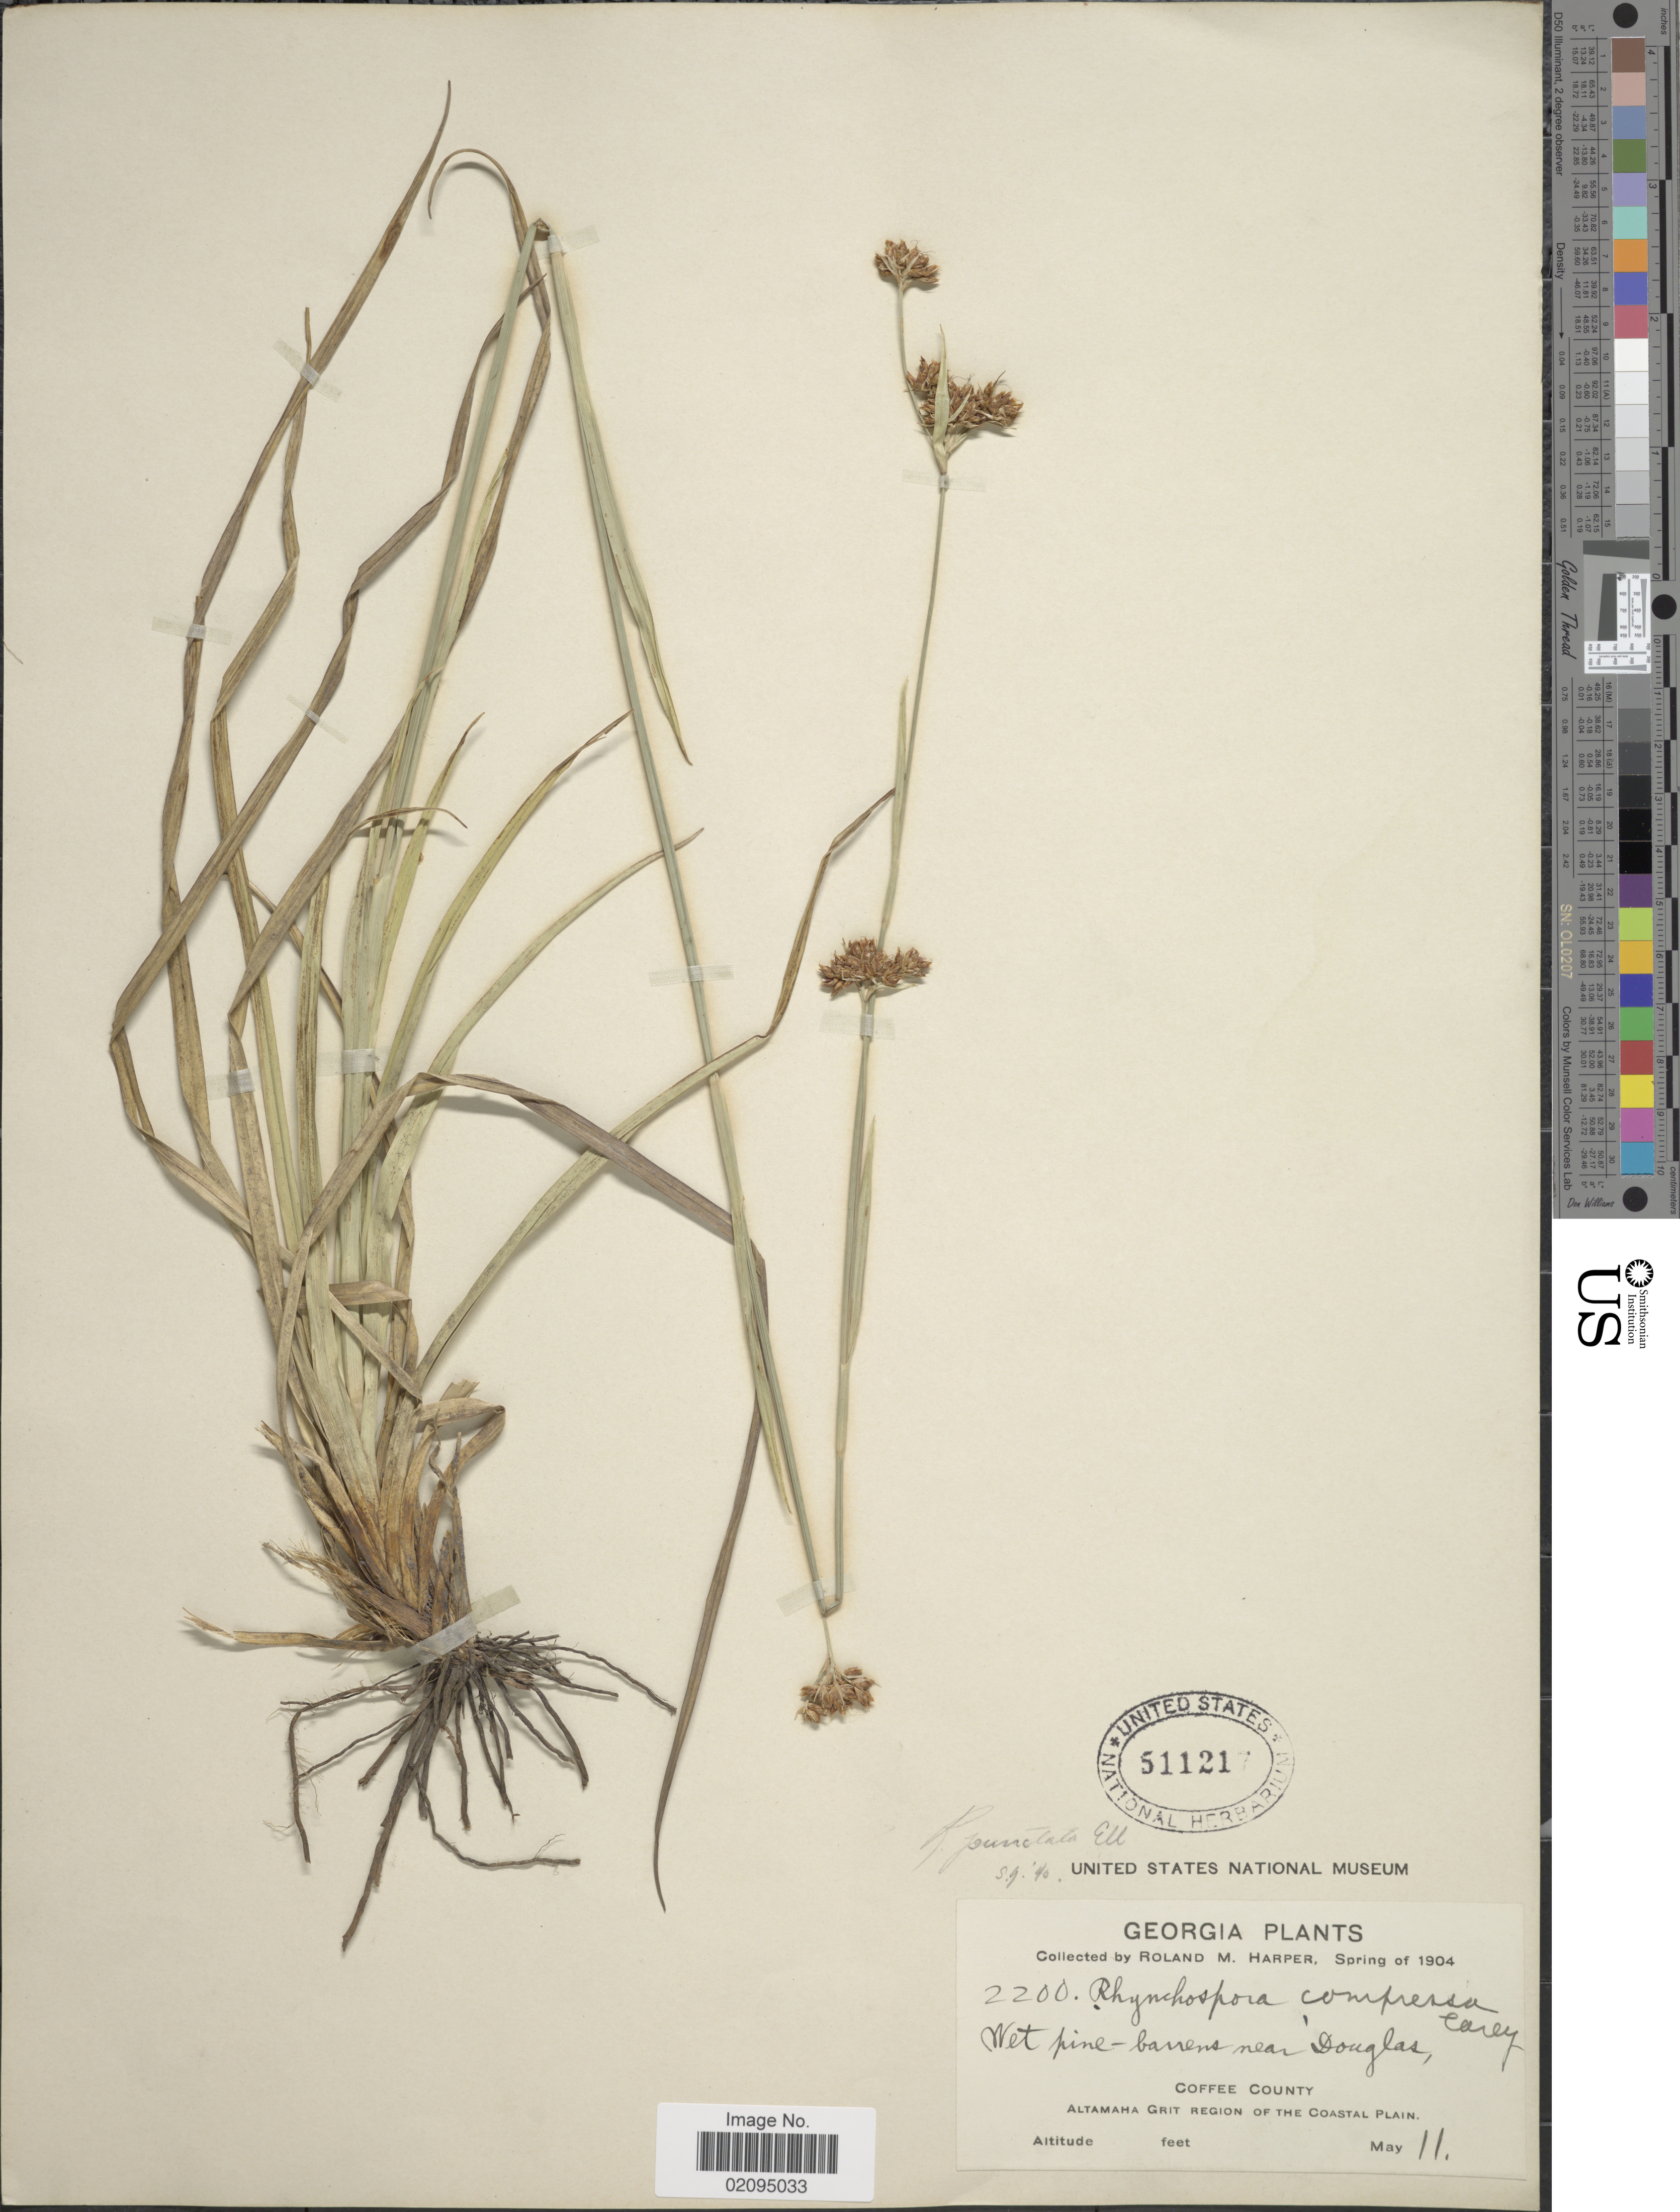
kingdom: Plantae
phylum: Tracheophyta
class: Liliopsida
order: Poales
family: Cyperaceae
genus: Rhynchospora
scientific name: Rhynchospora punctata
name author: Elliott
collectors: R. M. Harper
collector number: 2200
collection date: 1904-05-11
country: United States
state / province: Georgia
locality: Near Douglas, Coffee County, Altamaha Grit Region of the Coastal Plain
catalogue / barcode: US 511217